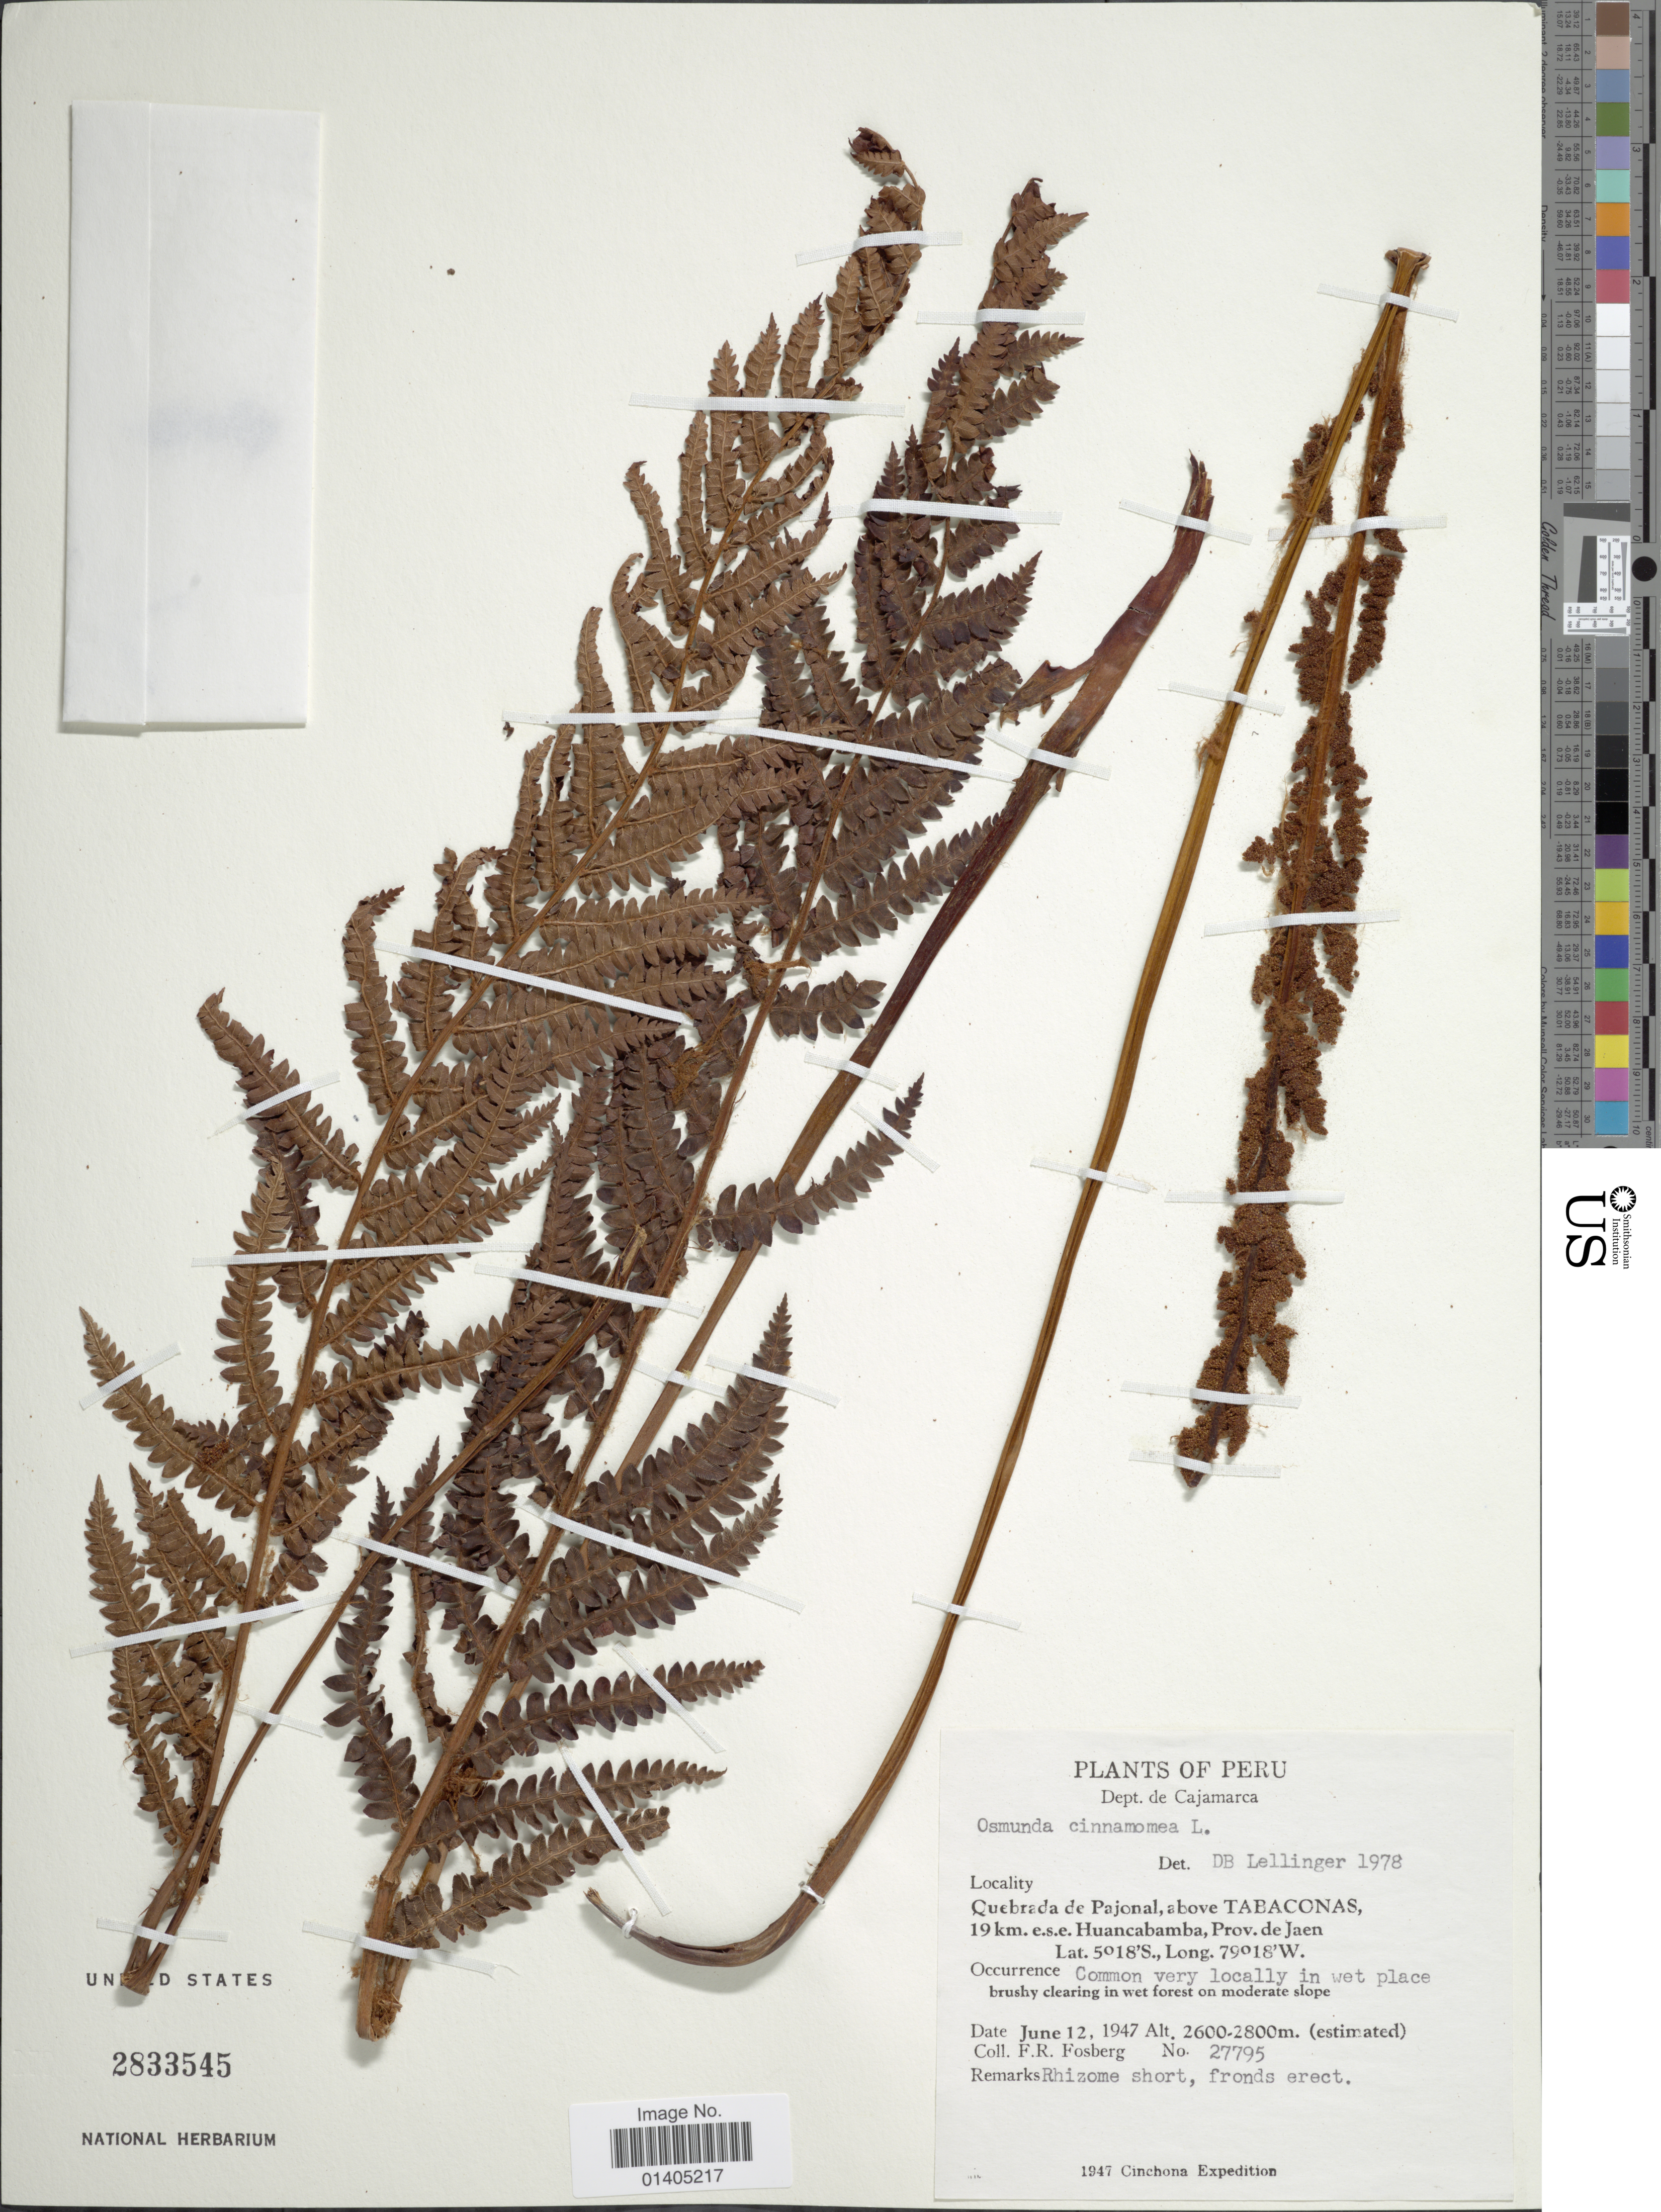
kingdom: Plantae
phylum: Tracheophyta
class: Polypodiopsida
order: Osmundales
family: Osmundaceae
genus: Osmundastrum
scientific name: Osmundastrum cinnamomeum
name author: (L.) C. Presl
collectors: F. R. Fosberg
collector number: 27795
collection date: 1947-06-12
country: Peru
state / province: Cajamarca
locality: Dept de Cajamarca, Quebrada de Pajonal, above Tabaconas, 19 km e.s.e. Huancabamba, Prov de jaen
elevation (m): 2600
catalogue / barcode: US 2833545